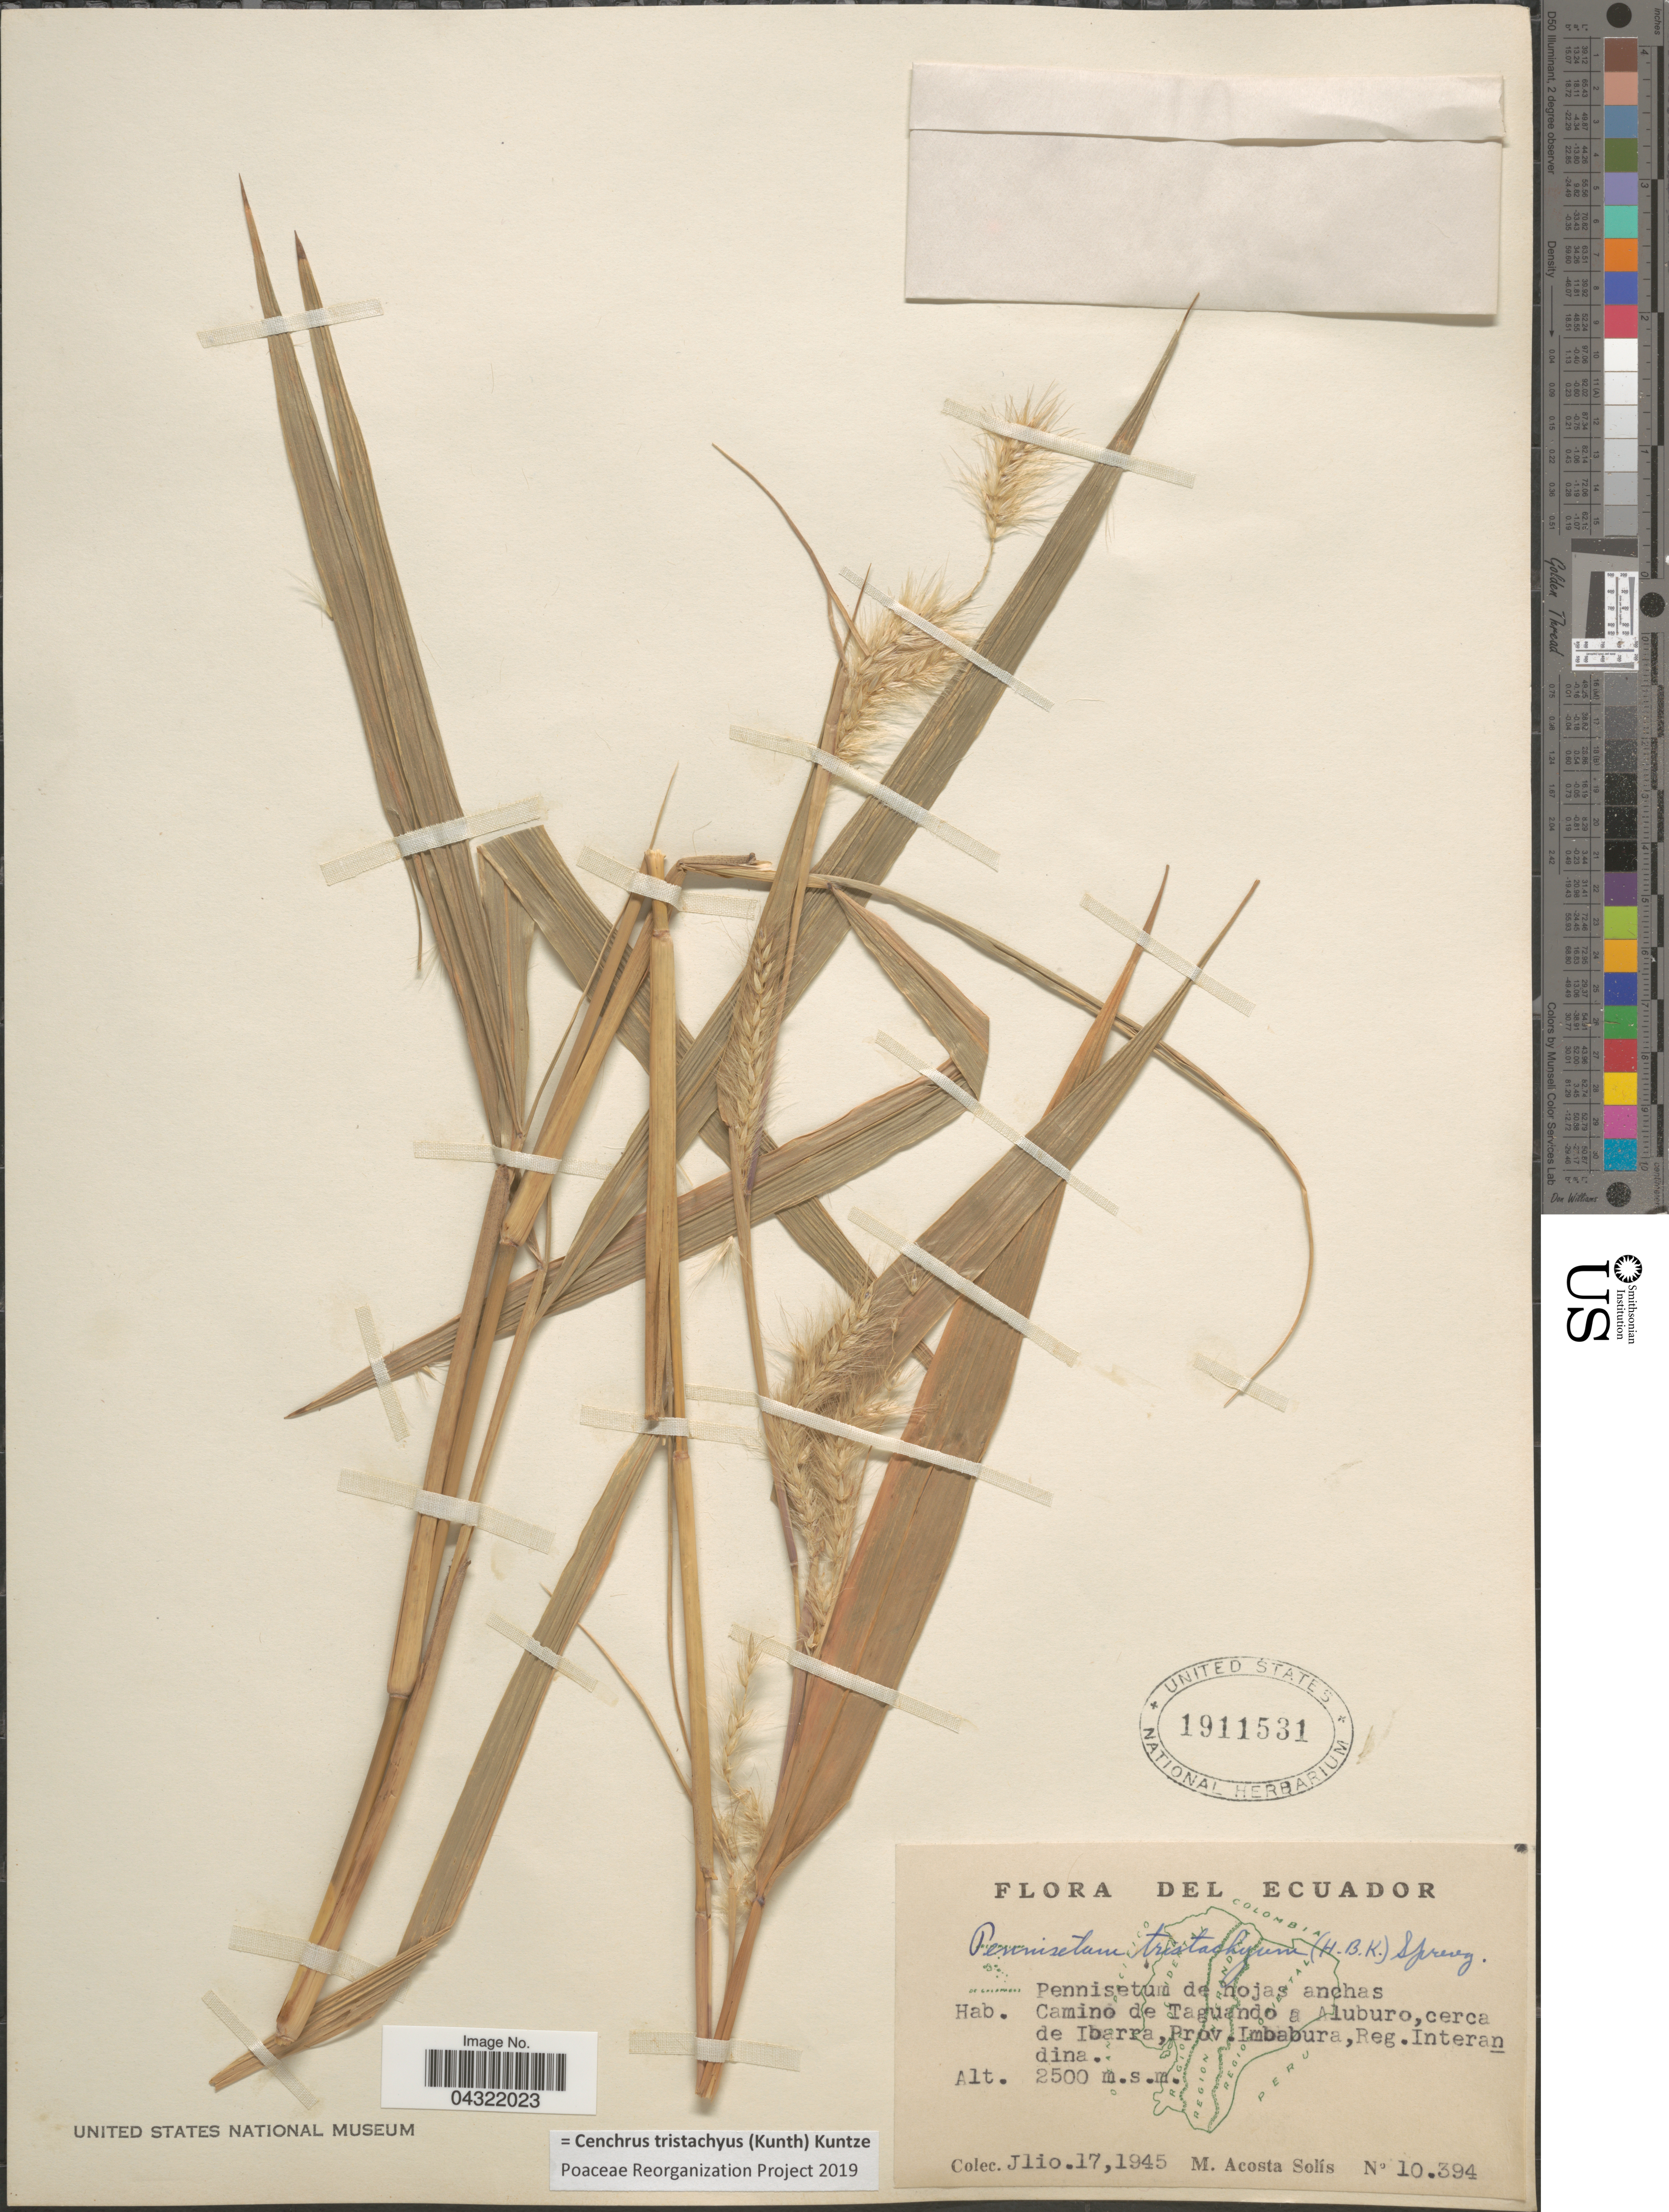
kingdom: Plantae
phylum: Tracheophyta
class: Liliopsida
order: Poales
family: Poaceae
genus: Cenchrus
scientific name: Cenchrus tristachyus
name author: (Kunth) Kuntze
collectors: M. Acosta Solis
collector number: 10394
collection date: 1945-07-17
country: Ecuador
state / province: Imbabura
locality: Camino de Taguando a Aluburo, cerca de Ibarra. Reg. Interandina.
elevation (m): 2500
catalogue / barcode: US 1911531